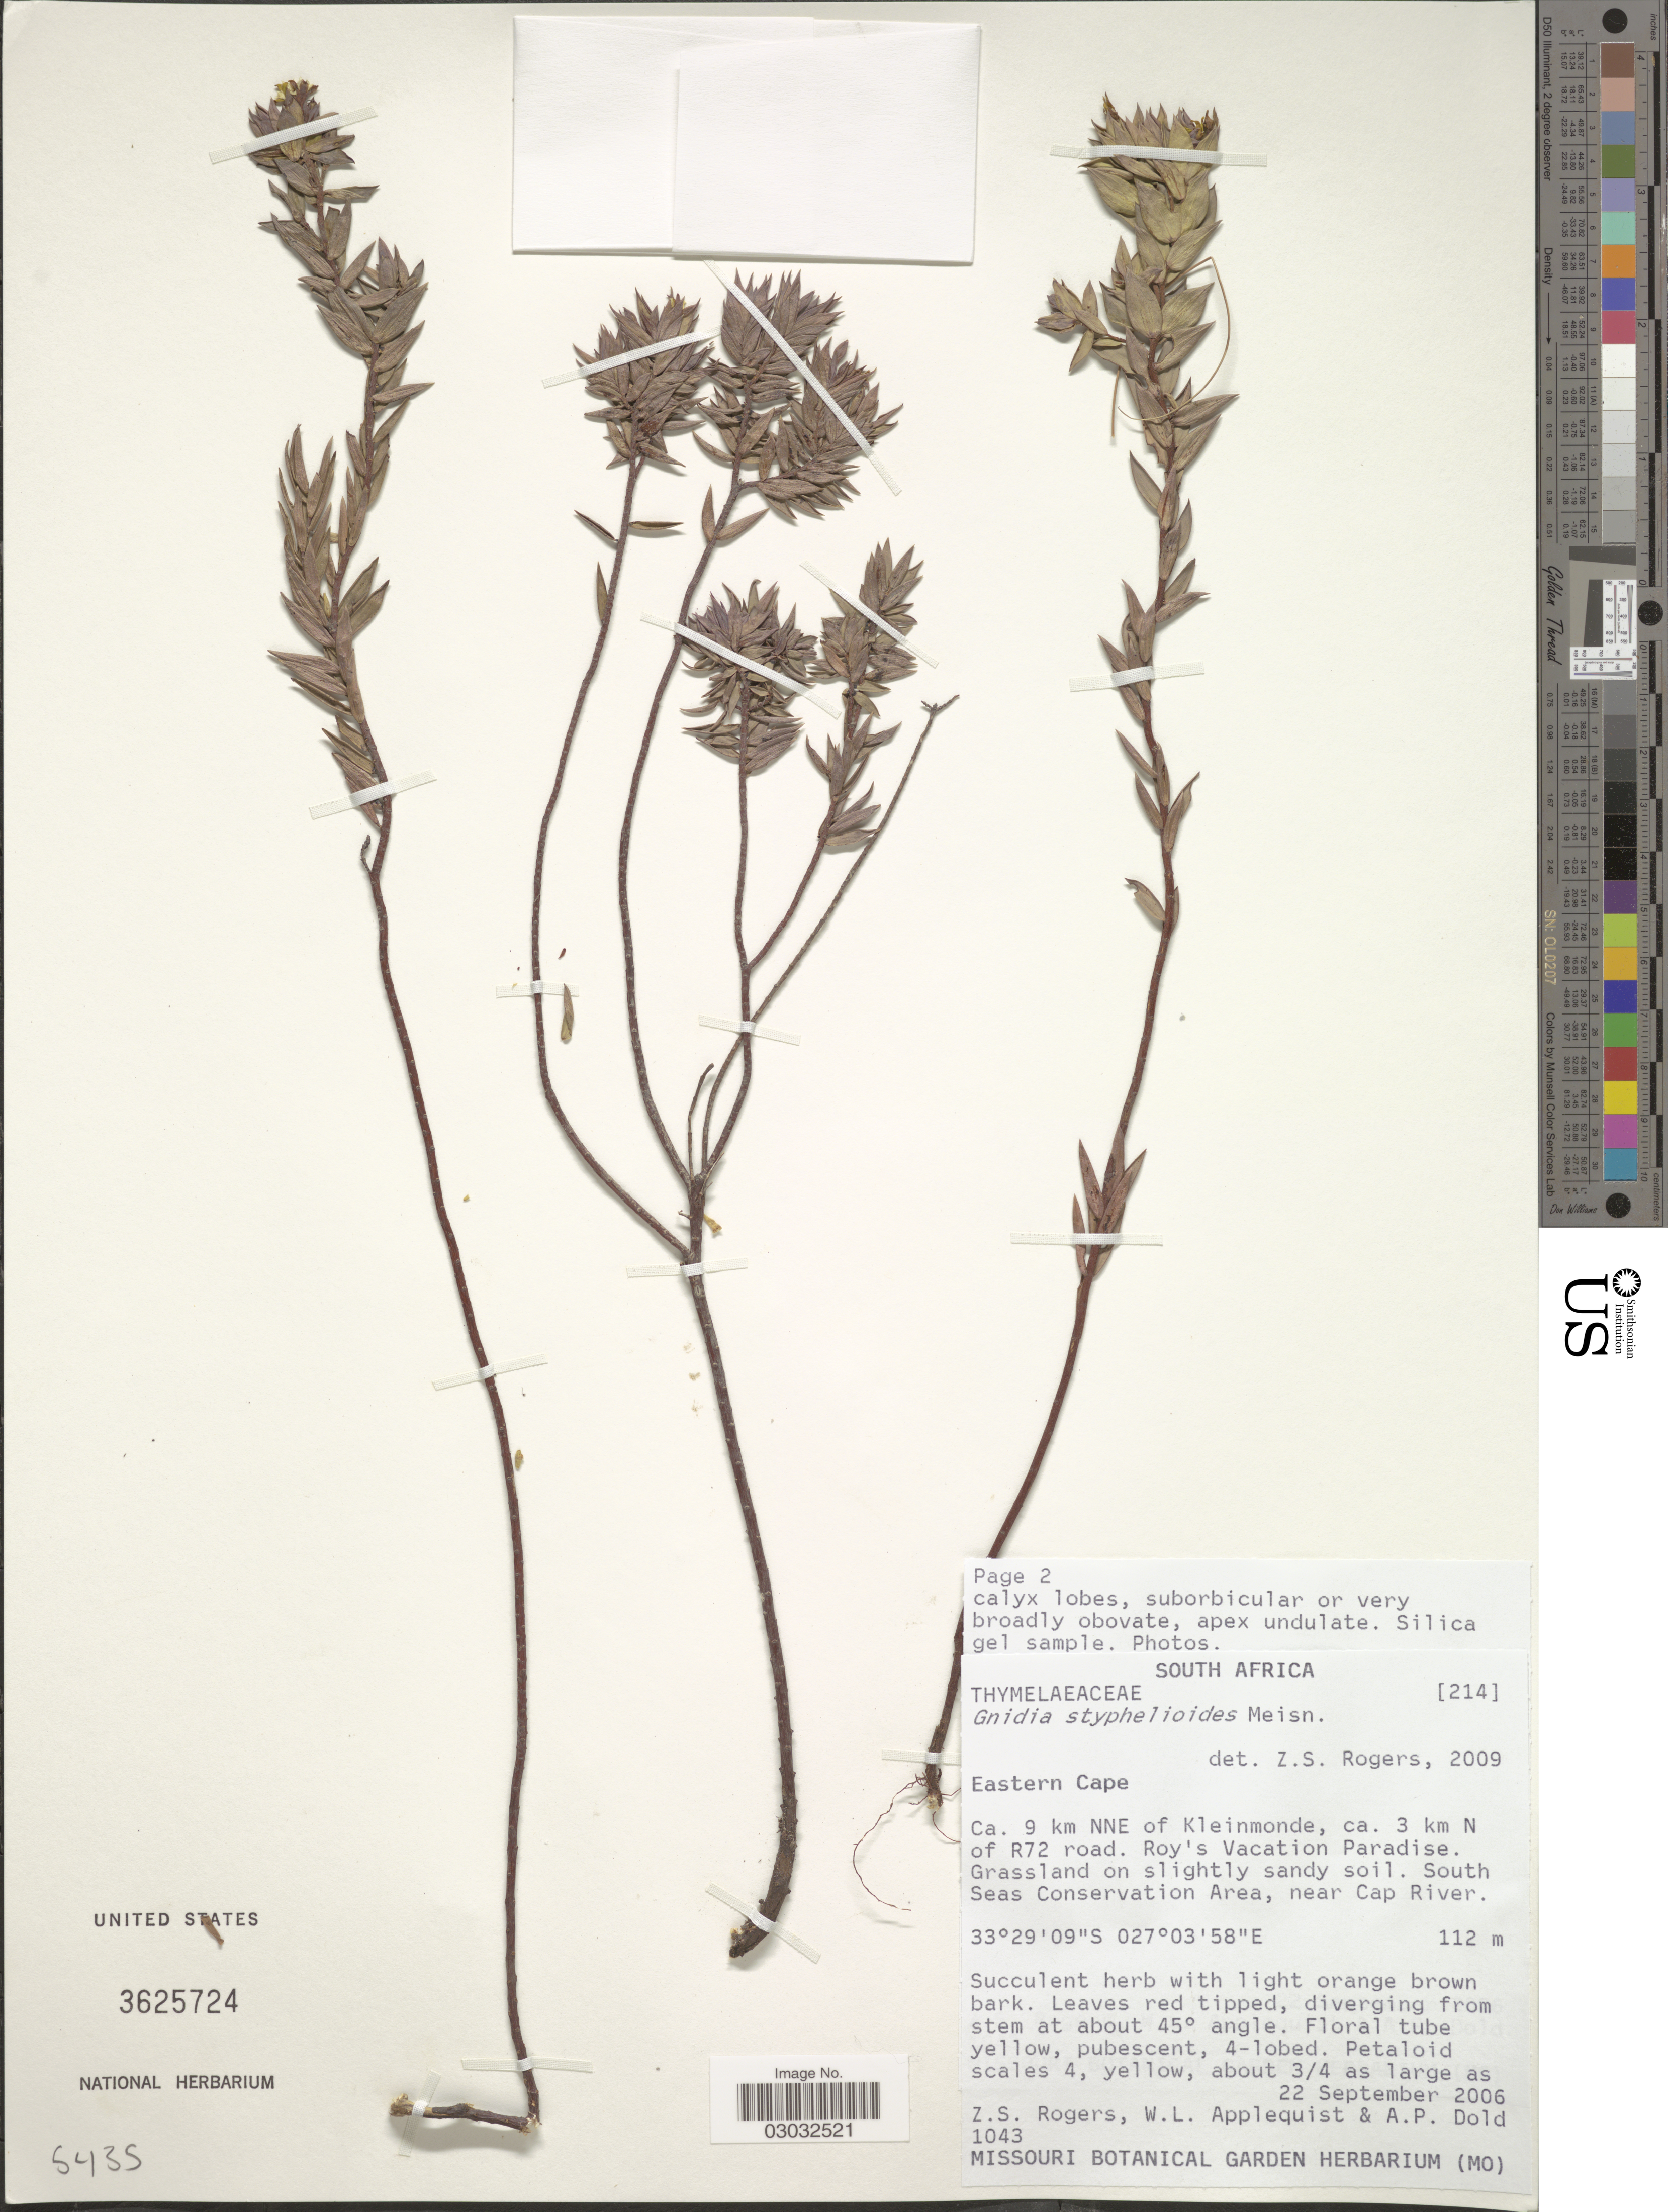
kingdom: Plantae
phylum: Tracheophyta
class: Magnoliopsida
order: Malvales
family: Thymelaeaceae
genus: Gnidia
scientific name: Gnidia styphelioides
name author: Meisn.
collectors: Z. S. Rogers, W. Applequist & A. P. Dold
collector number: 1043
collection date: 2006-09-22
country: South Africa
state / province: Eastern Cape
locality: Ca. 9 km NNE of Kleinmonde, ca. 3 km N of R72 road. Roy's Vacation Paradise. Grassland on slightly sandy soil. South Seas Conservation Area, near Cap River.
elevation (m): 112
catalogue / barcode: US 3625724